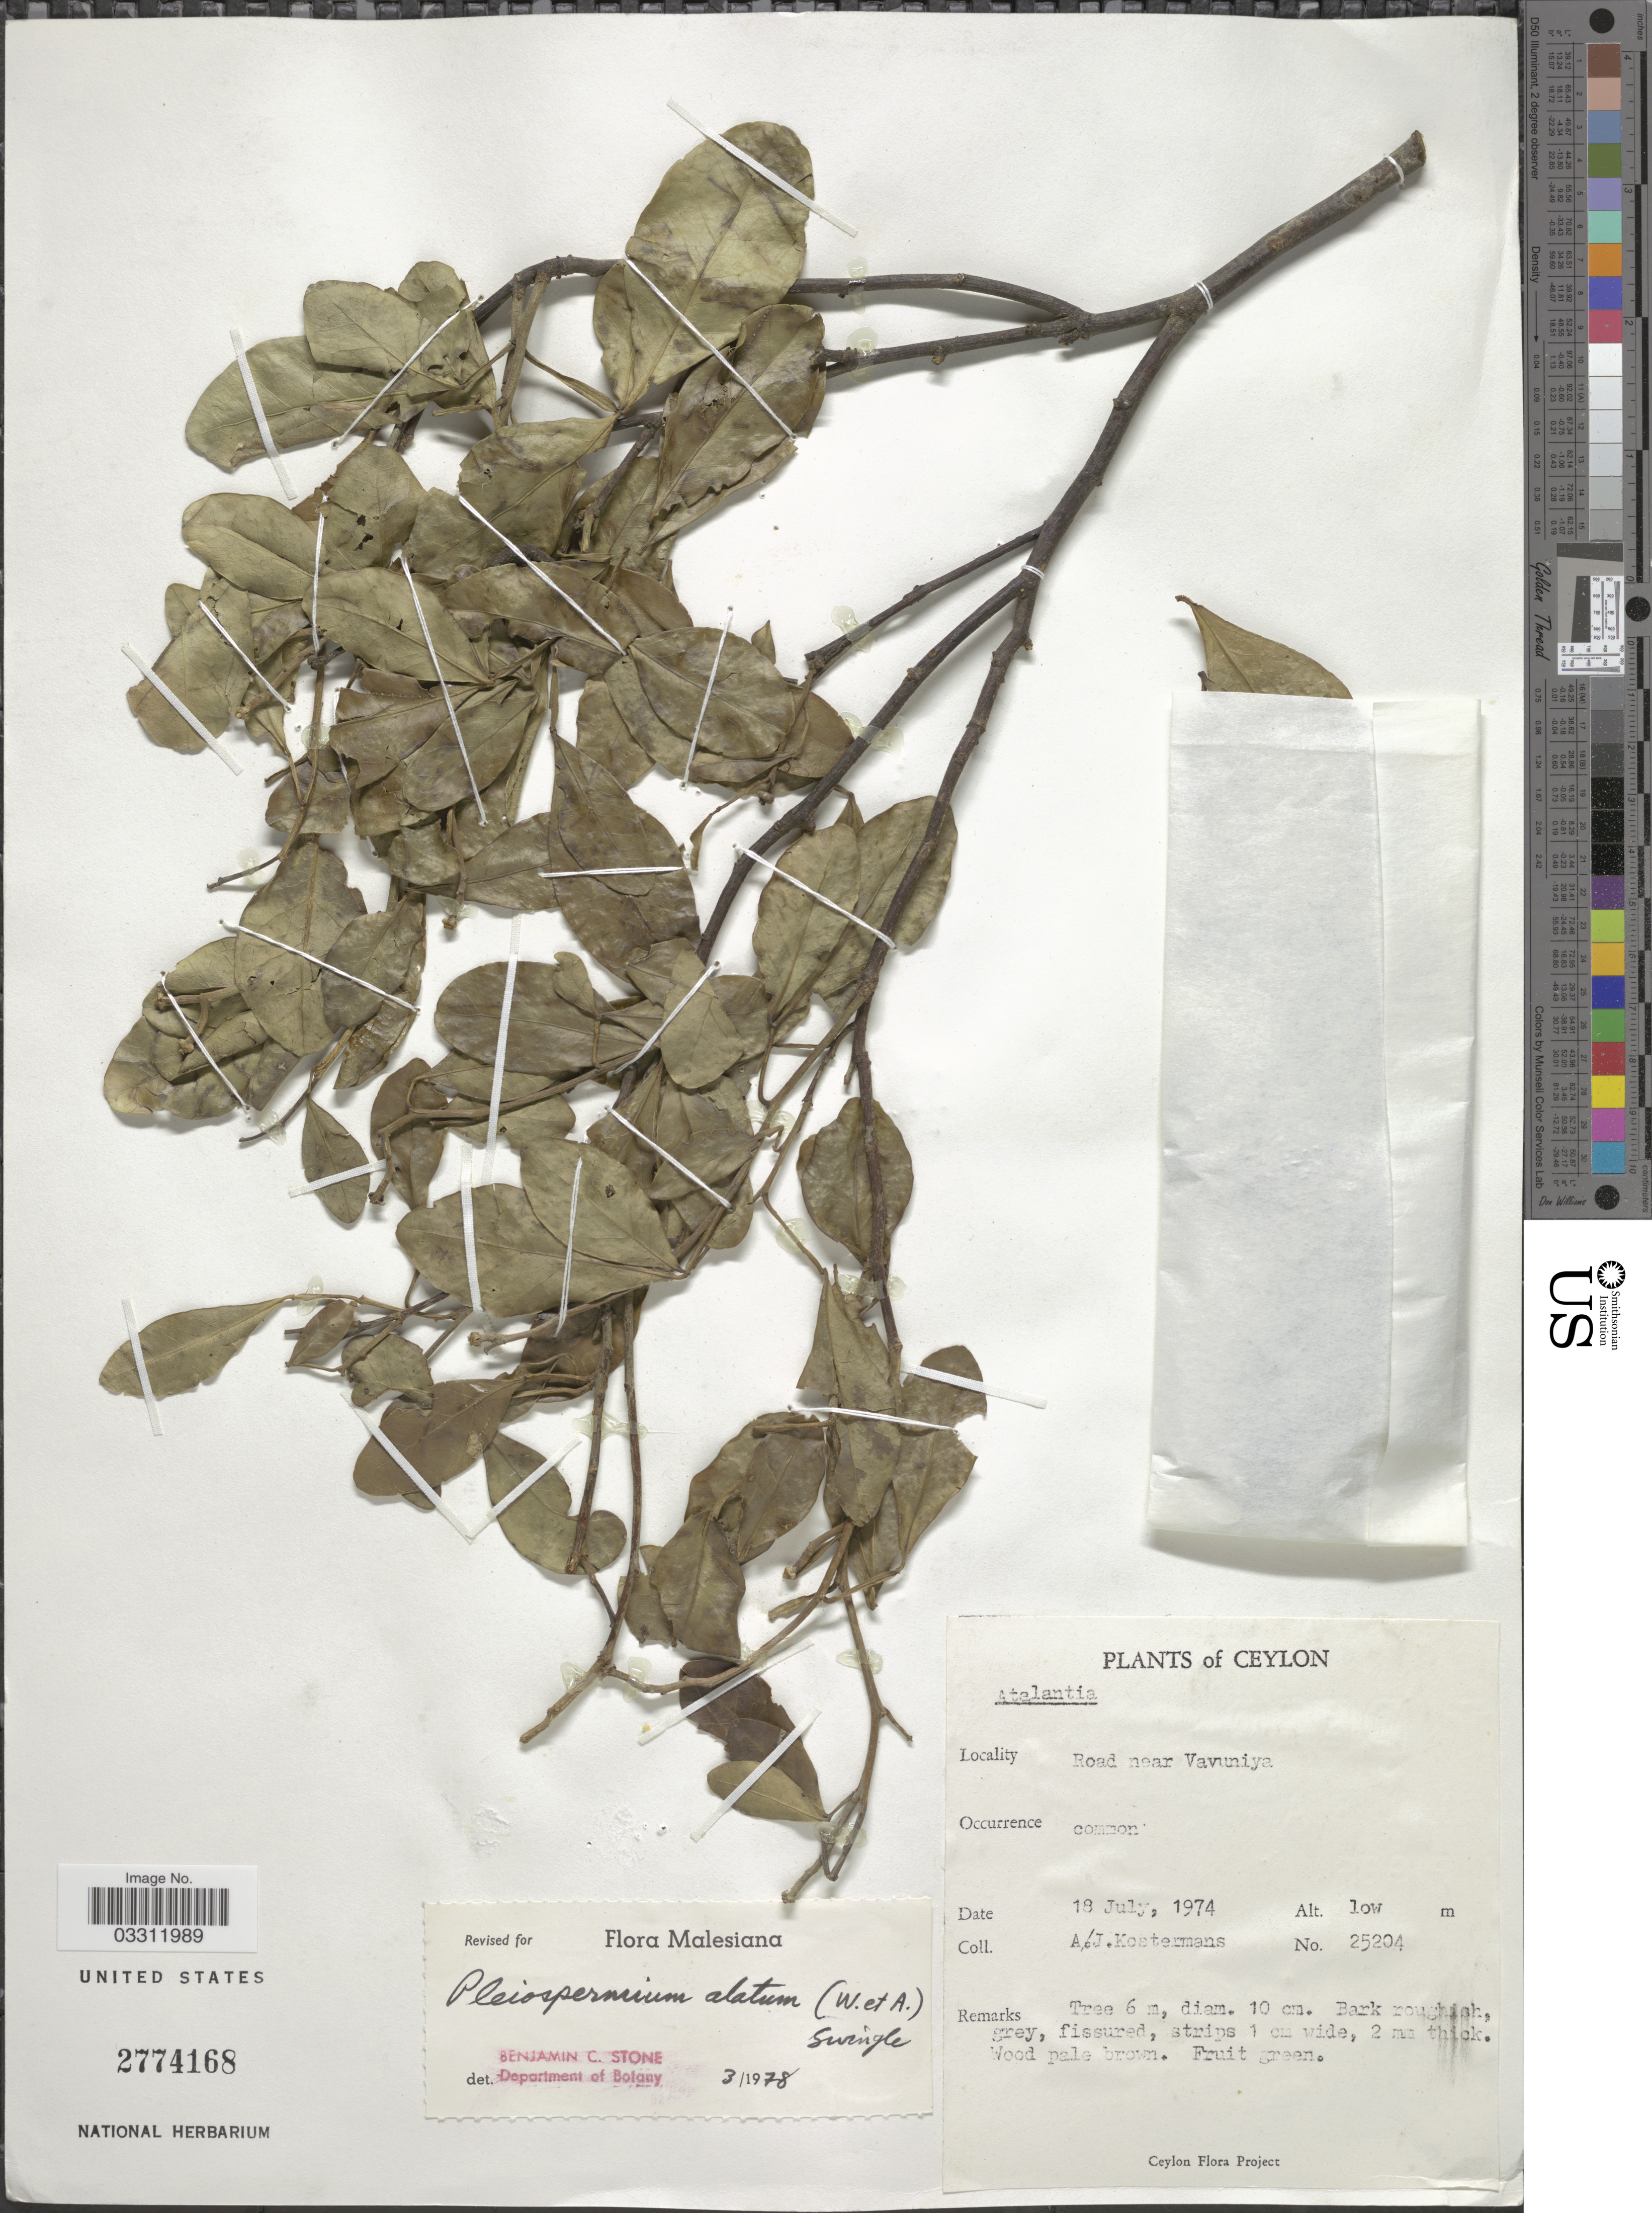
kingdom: Plantae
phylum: Tracheophyta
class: Magnoliopsida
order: Sapindales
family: Rutaceae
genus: Pleiospermium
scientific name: Pleiospermium alatum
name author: (Wight & Arn.) Swingle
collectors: A. J. G. Kostermans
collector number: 25204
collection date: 1974-07-18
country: Sri Lanka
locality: Ceylon, Road near Vavuniya.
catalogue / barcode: US 2774168